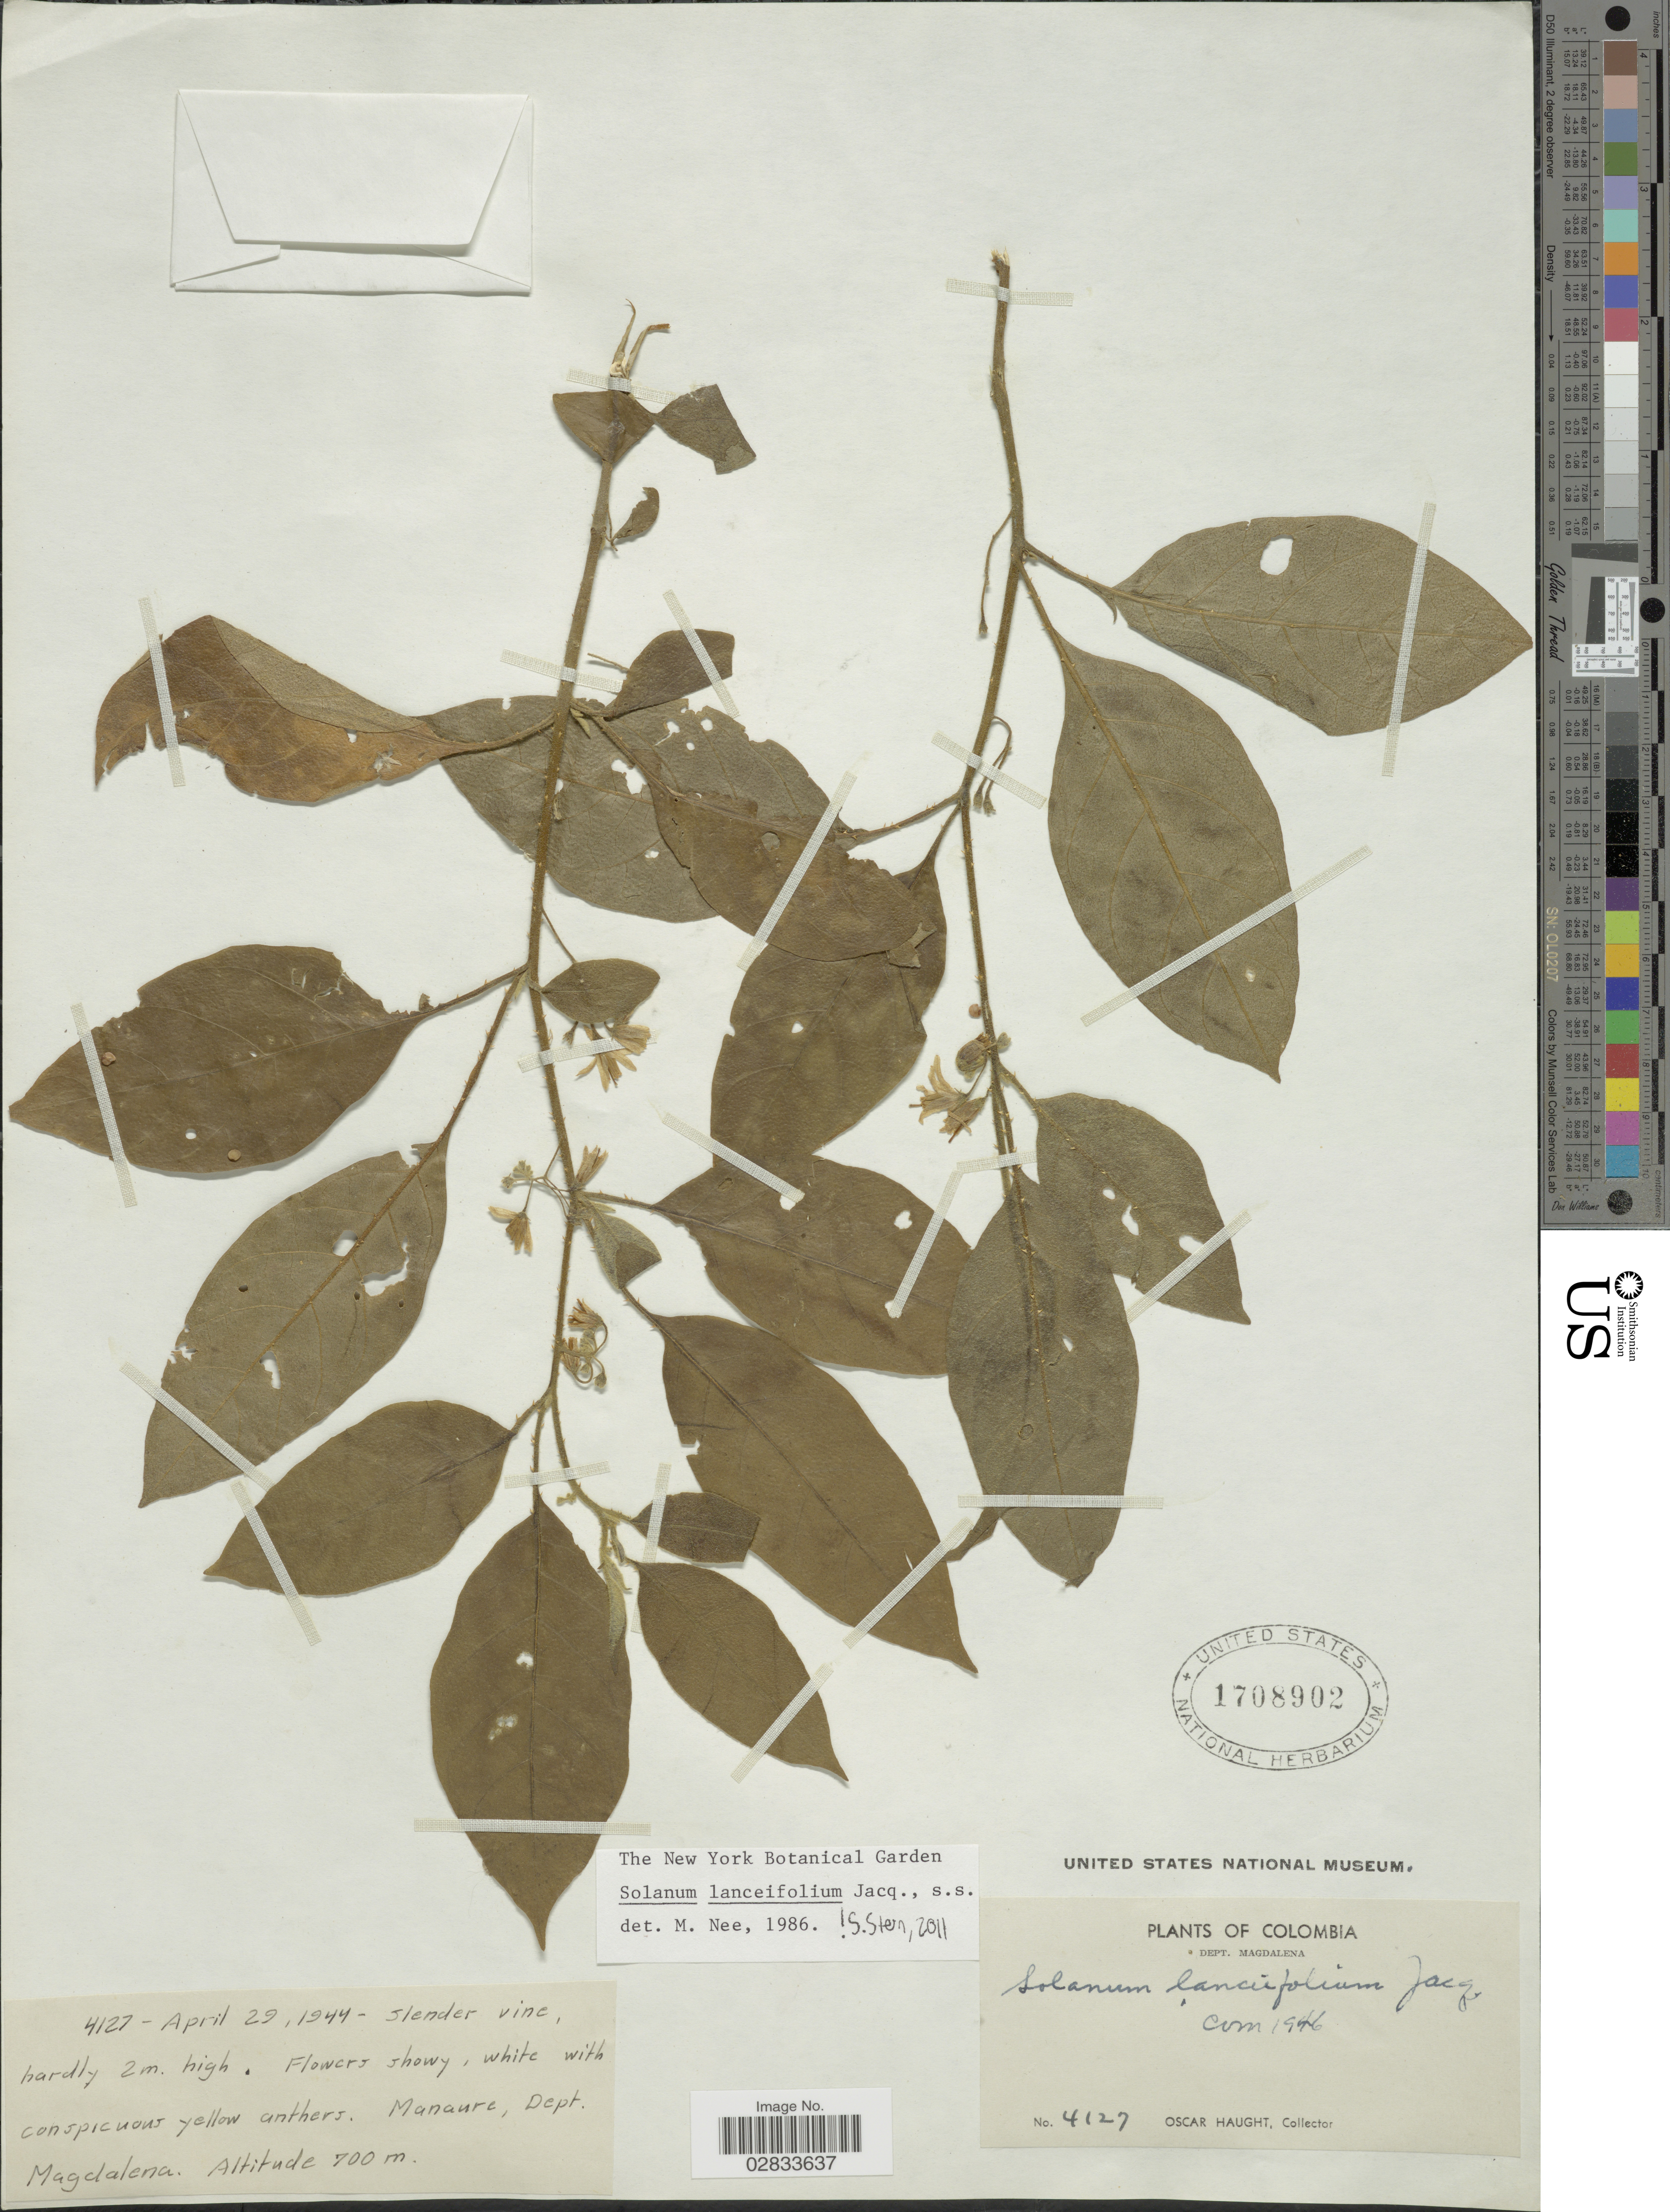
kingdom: Plantae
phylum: Tracheophyta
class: Magnoliopsida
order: Solanales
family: Solanaceae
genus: Solanum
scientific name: Solanum lanceifolium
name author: Jacq.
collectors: O. Haught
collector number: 4127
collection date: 1944-04-29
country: Colombia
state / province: Magdalena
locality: Manaure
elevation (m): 700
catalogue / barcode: US 1708902